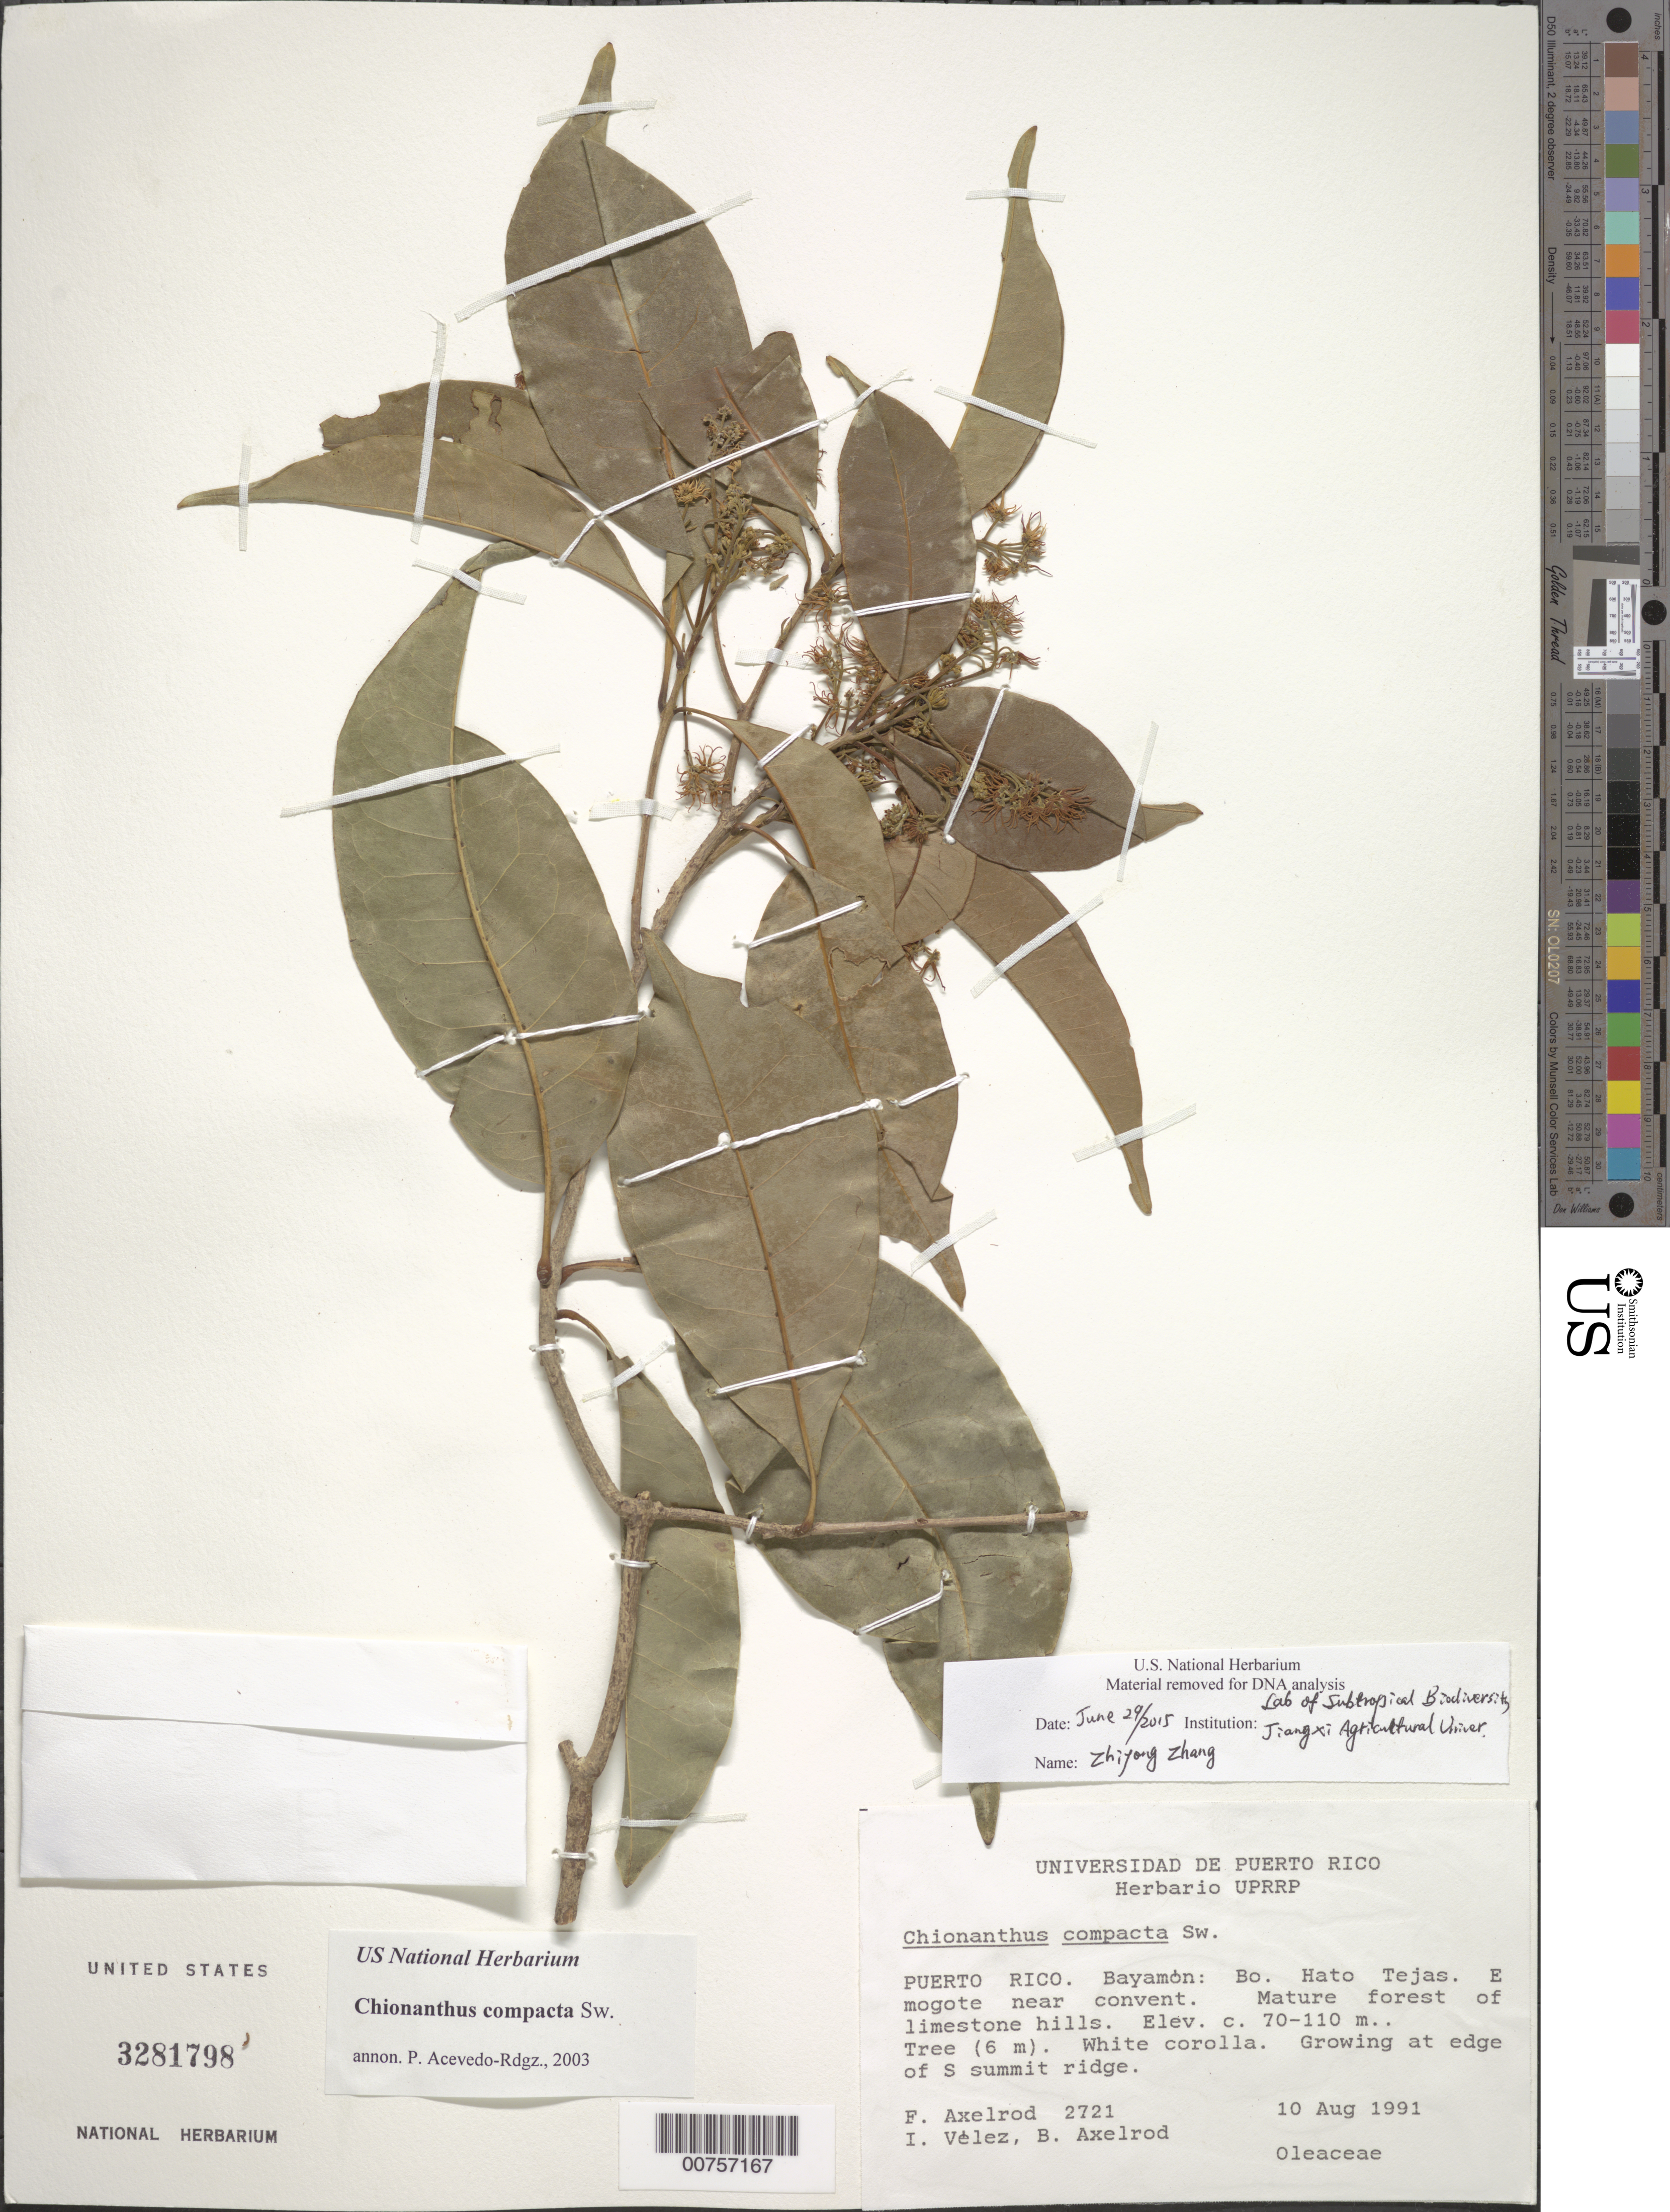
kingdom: Plantae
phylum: Tracheophyta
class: Magnoliopsida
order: Lamiales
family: Oleaceae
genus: Chionanthus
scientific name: Chionanthus compactus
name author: Sw.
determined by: Acevedo-Rodríguez, P., (BOT), Smithsonian Institution - National Museum of Natural History (UNITED STATES)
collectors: F. S. Axelrod, I. Velez & B. Axelrod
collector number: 2721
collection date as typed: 10 Aug 1991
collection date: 1991-08-10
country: Puerto Rico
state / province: Bayamón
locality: Bayamón: Bo. Hato Tejas, E mogote near convent. At edge of S summit ridge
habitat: Mature forest of limestone hills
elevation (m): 70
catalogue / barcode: US 3281798